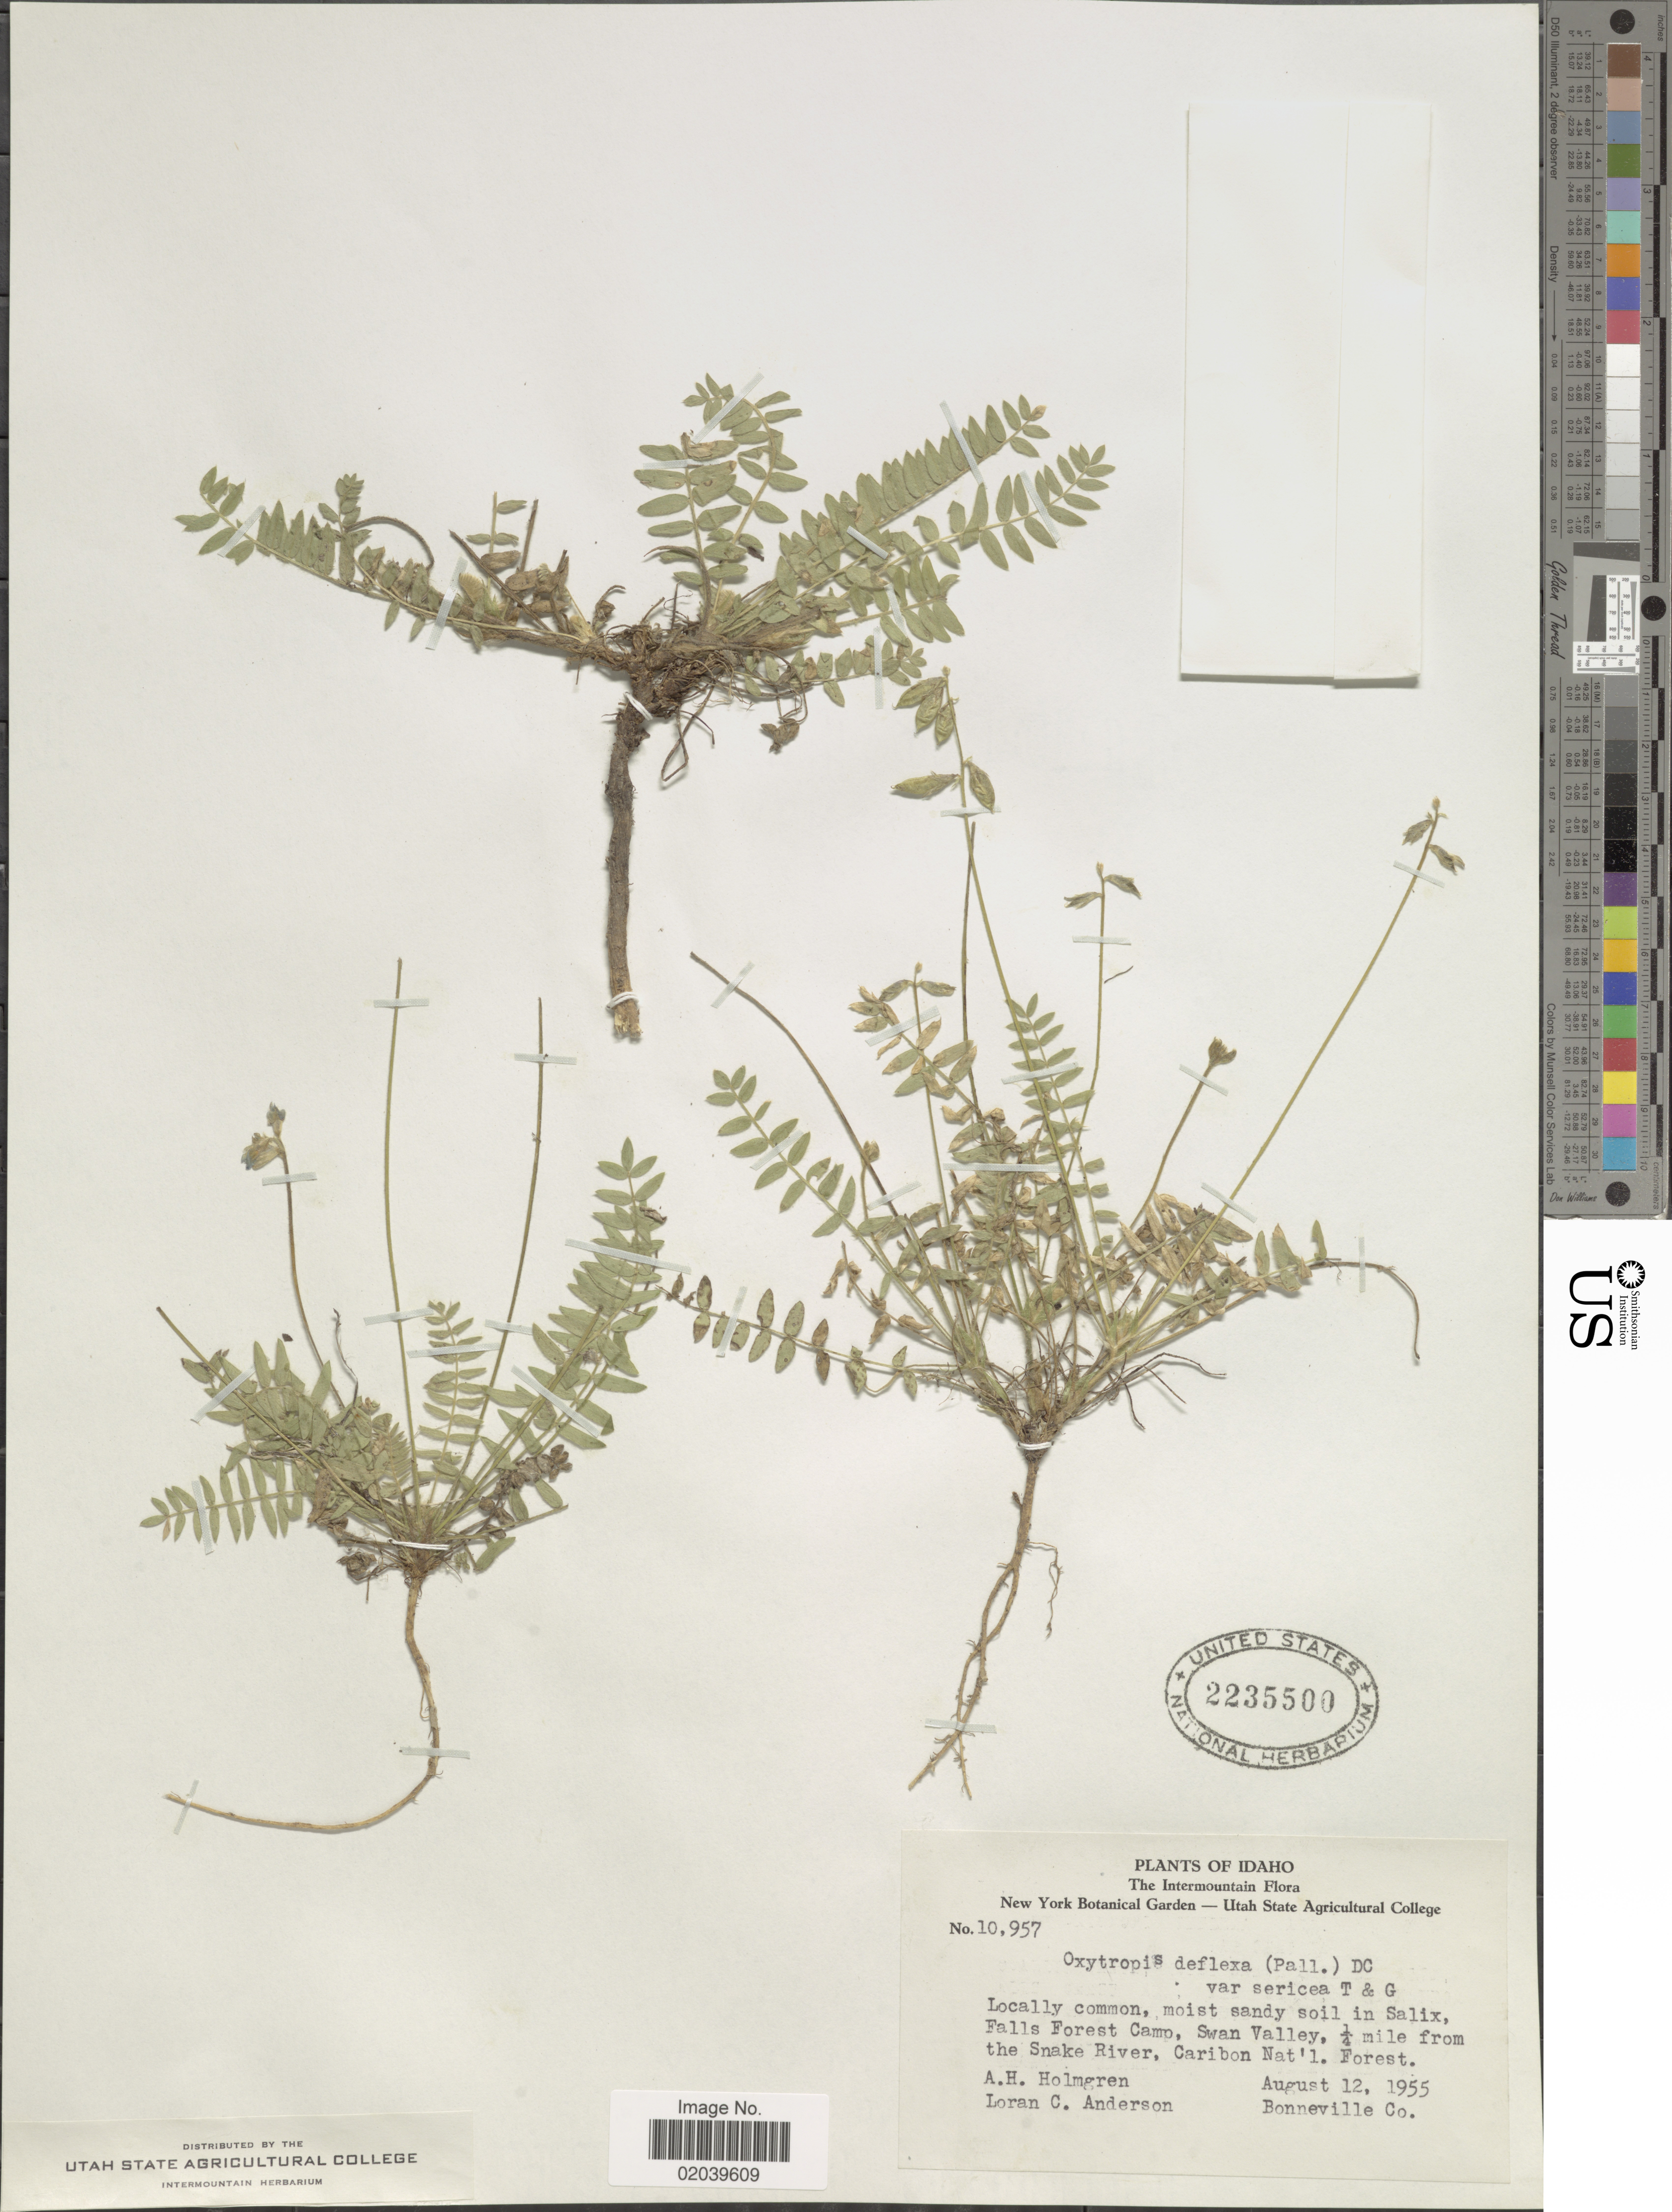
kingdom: Plantae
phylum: Tracheophyta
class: Magnoliopsida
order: Fabales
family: Fabaceae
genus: Oxytropis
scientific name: Oxytropis deflexa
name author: (Pall.) DC.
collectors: A. H. Holmgren & L. C. Anderson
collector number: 10957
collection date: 1955-08-12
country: United States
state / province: Idaho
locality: The Intermountain, Falls Forest River, Swan Valley, ¼ mile from the Snake River, Caribon Nat'l Forest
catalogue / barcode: US 2235500